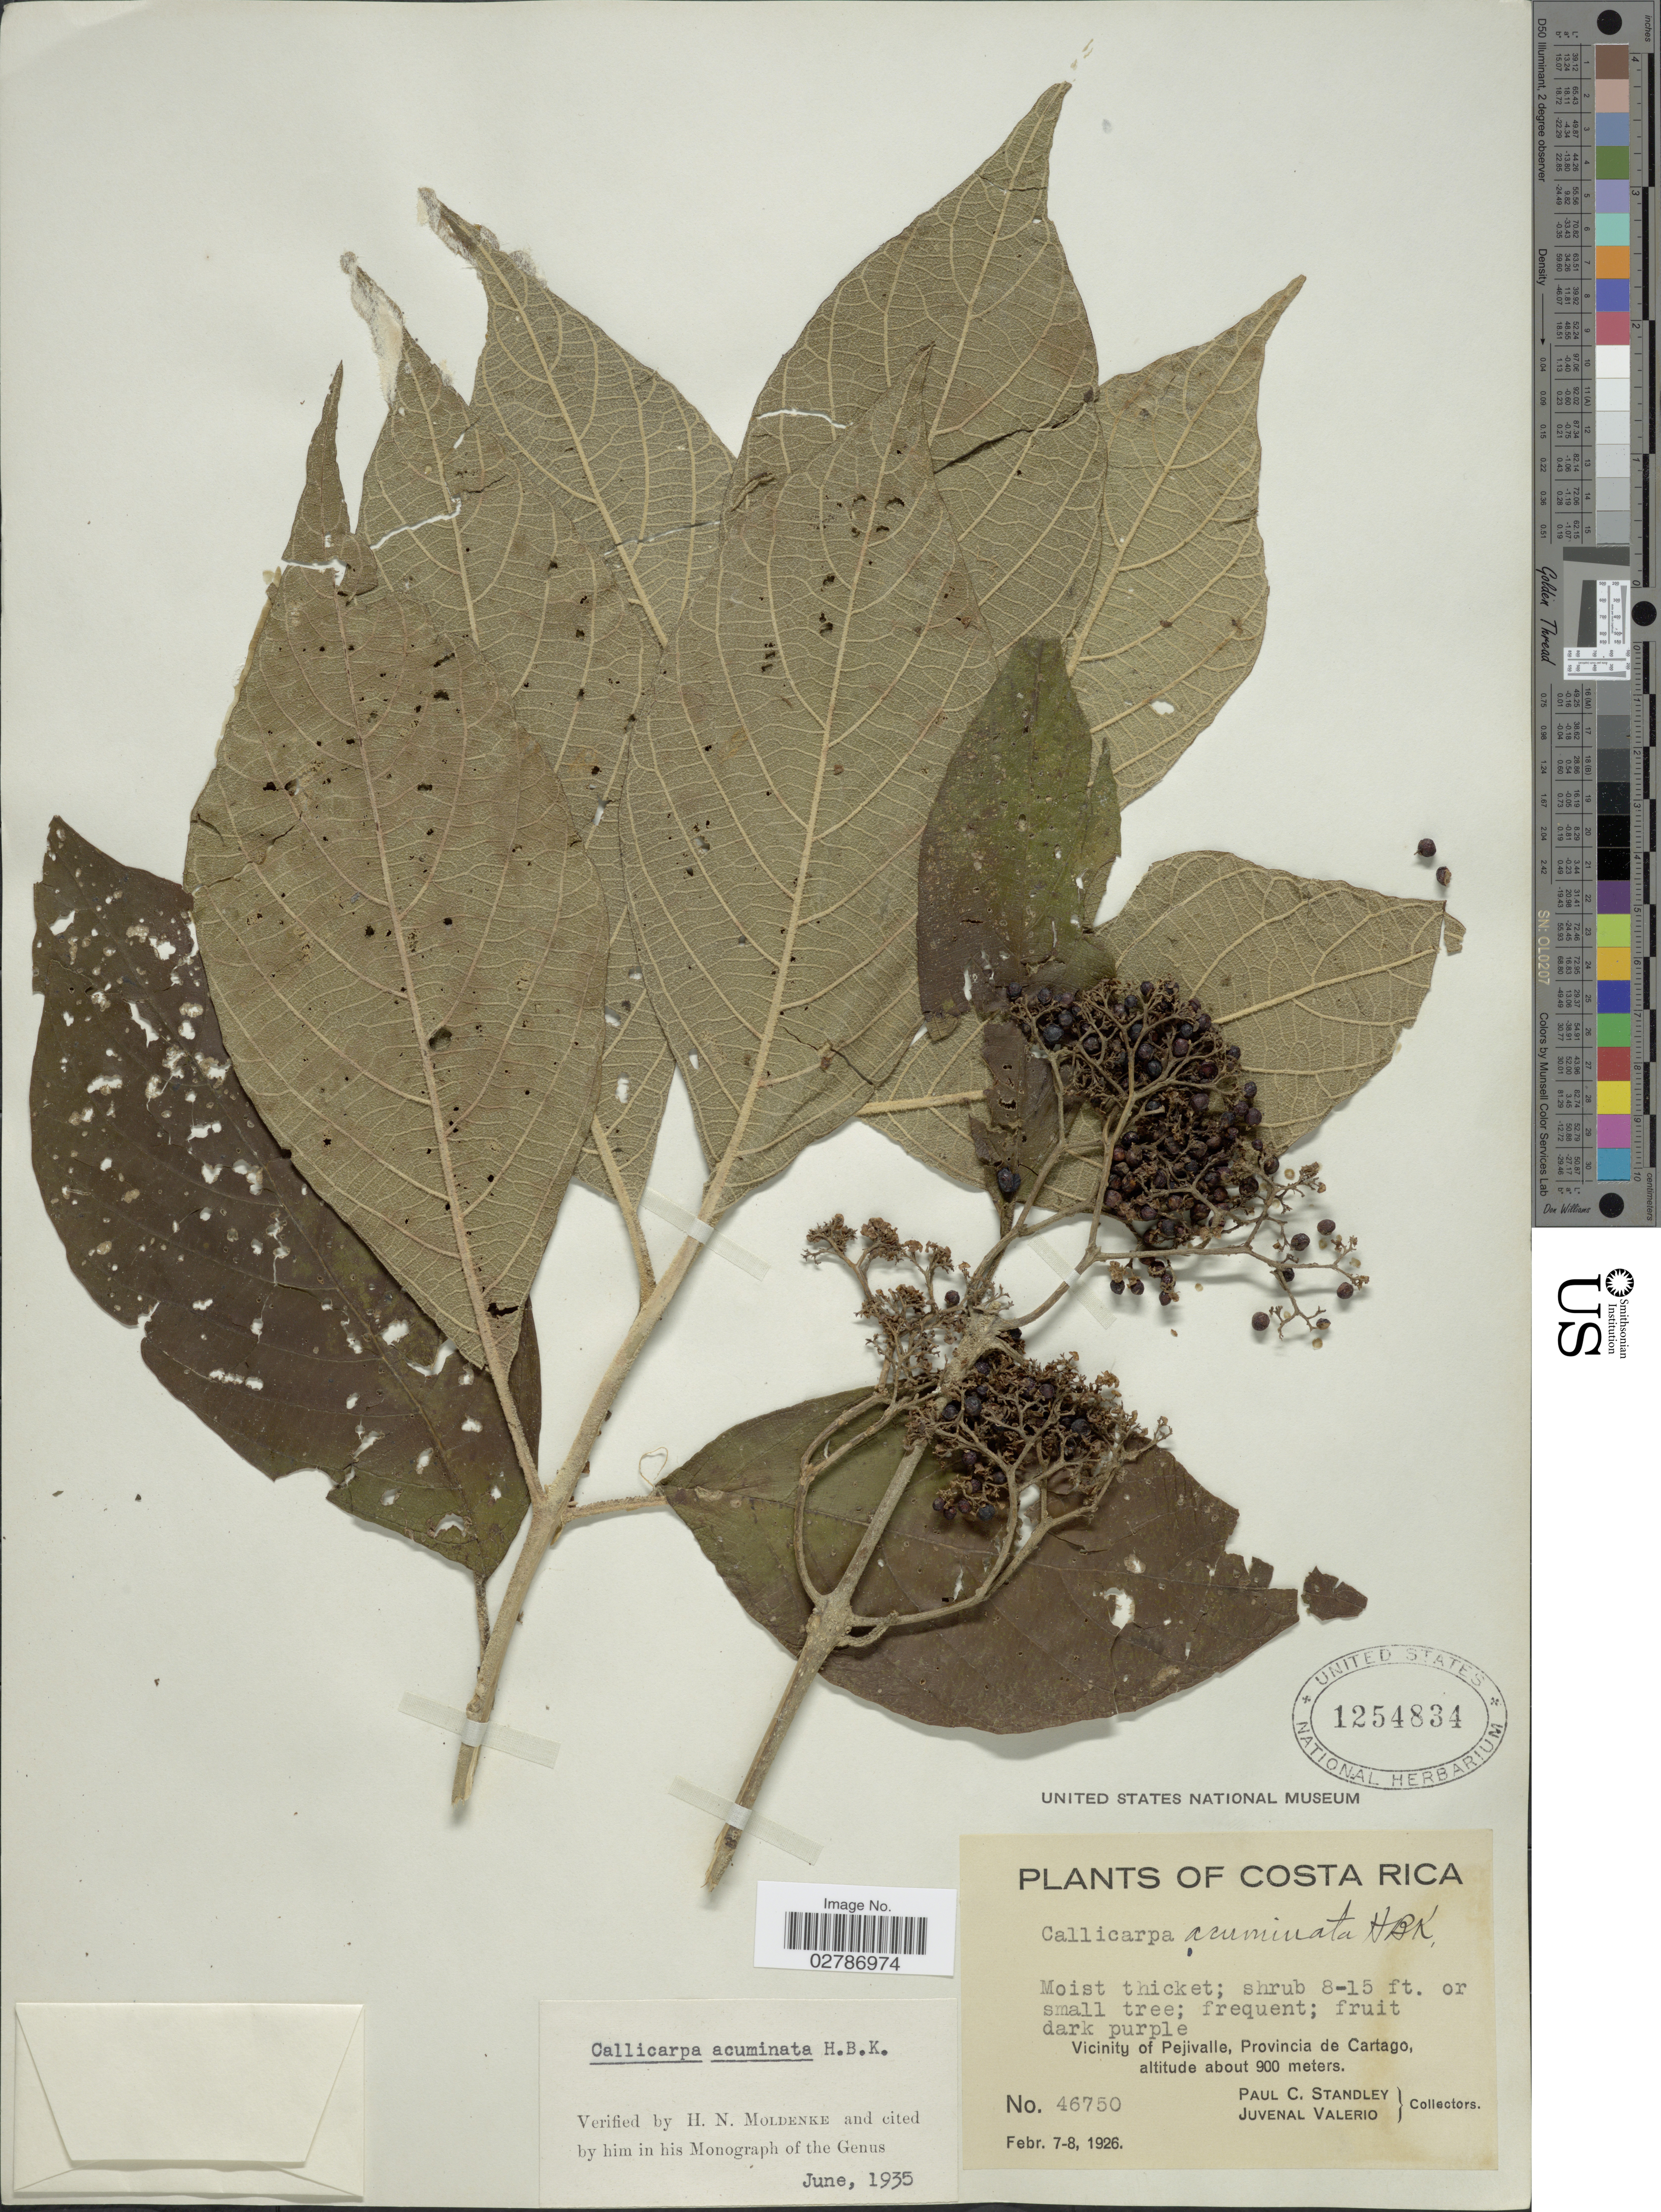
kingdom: Plantae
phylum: Tracheophyta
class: Magnoliopsida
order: Lamiales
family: Lamiaceae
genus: Callicarpa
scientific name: Callicarpa acuminata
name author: Kunth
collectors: P. C. Standley & J. Valerio R.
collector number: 46750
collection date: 1926-02-07/1926-02-08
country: Costa Rica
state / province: Cartago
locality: Vicinity of Pejivalle.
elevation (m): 900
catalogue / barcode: US 1254834